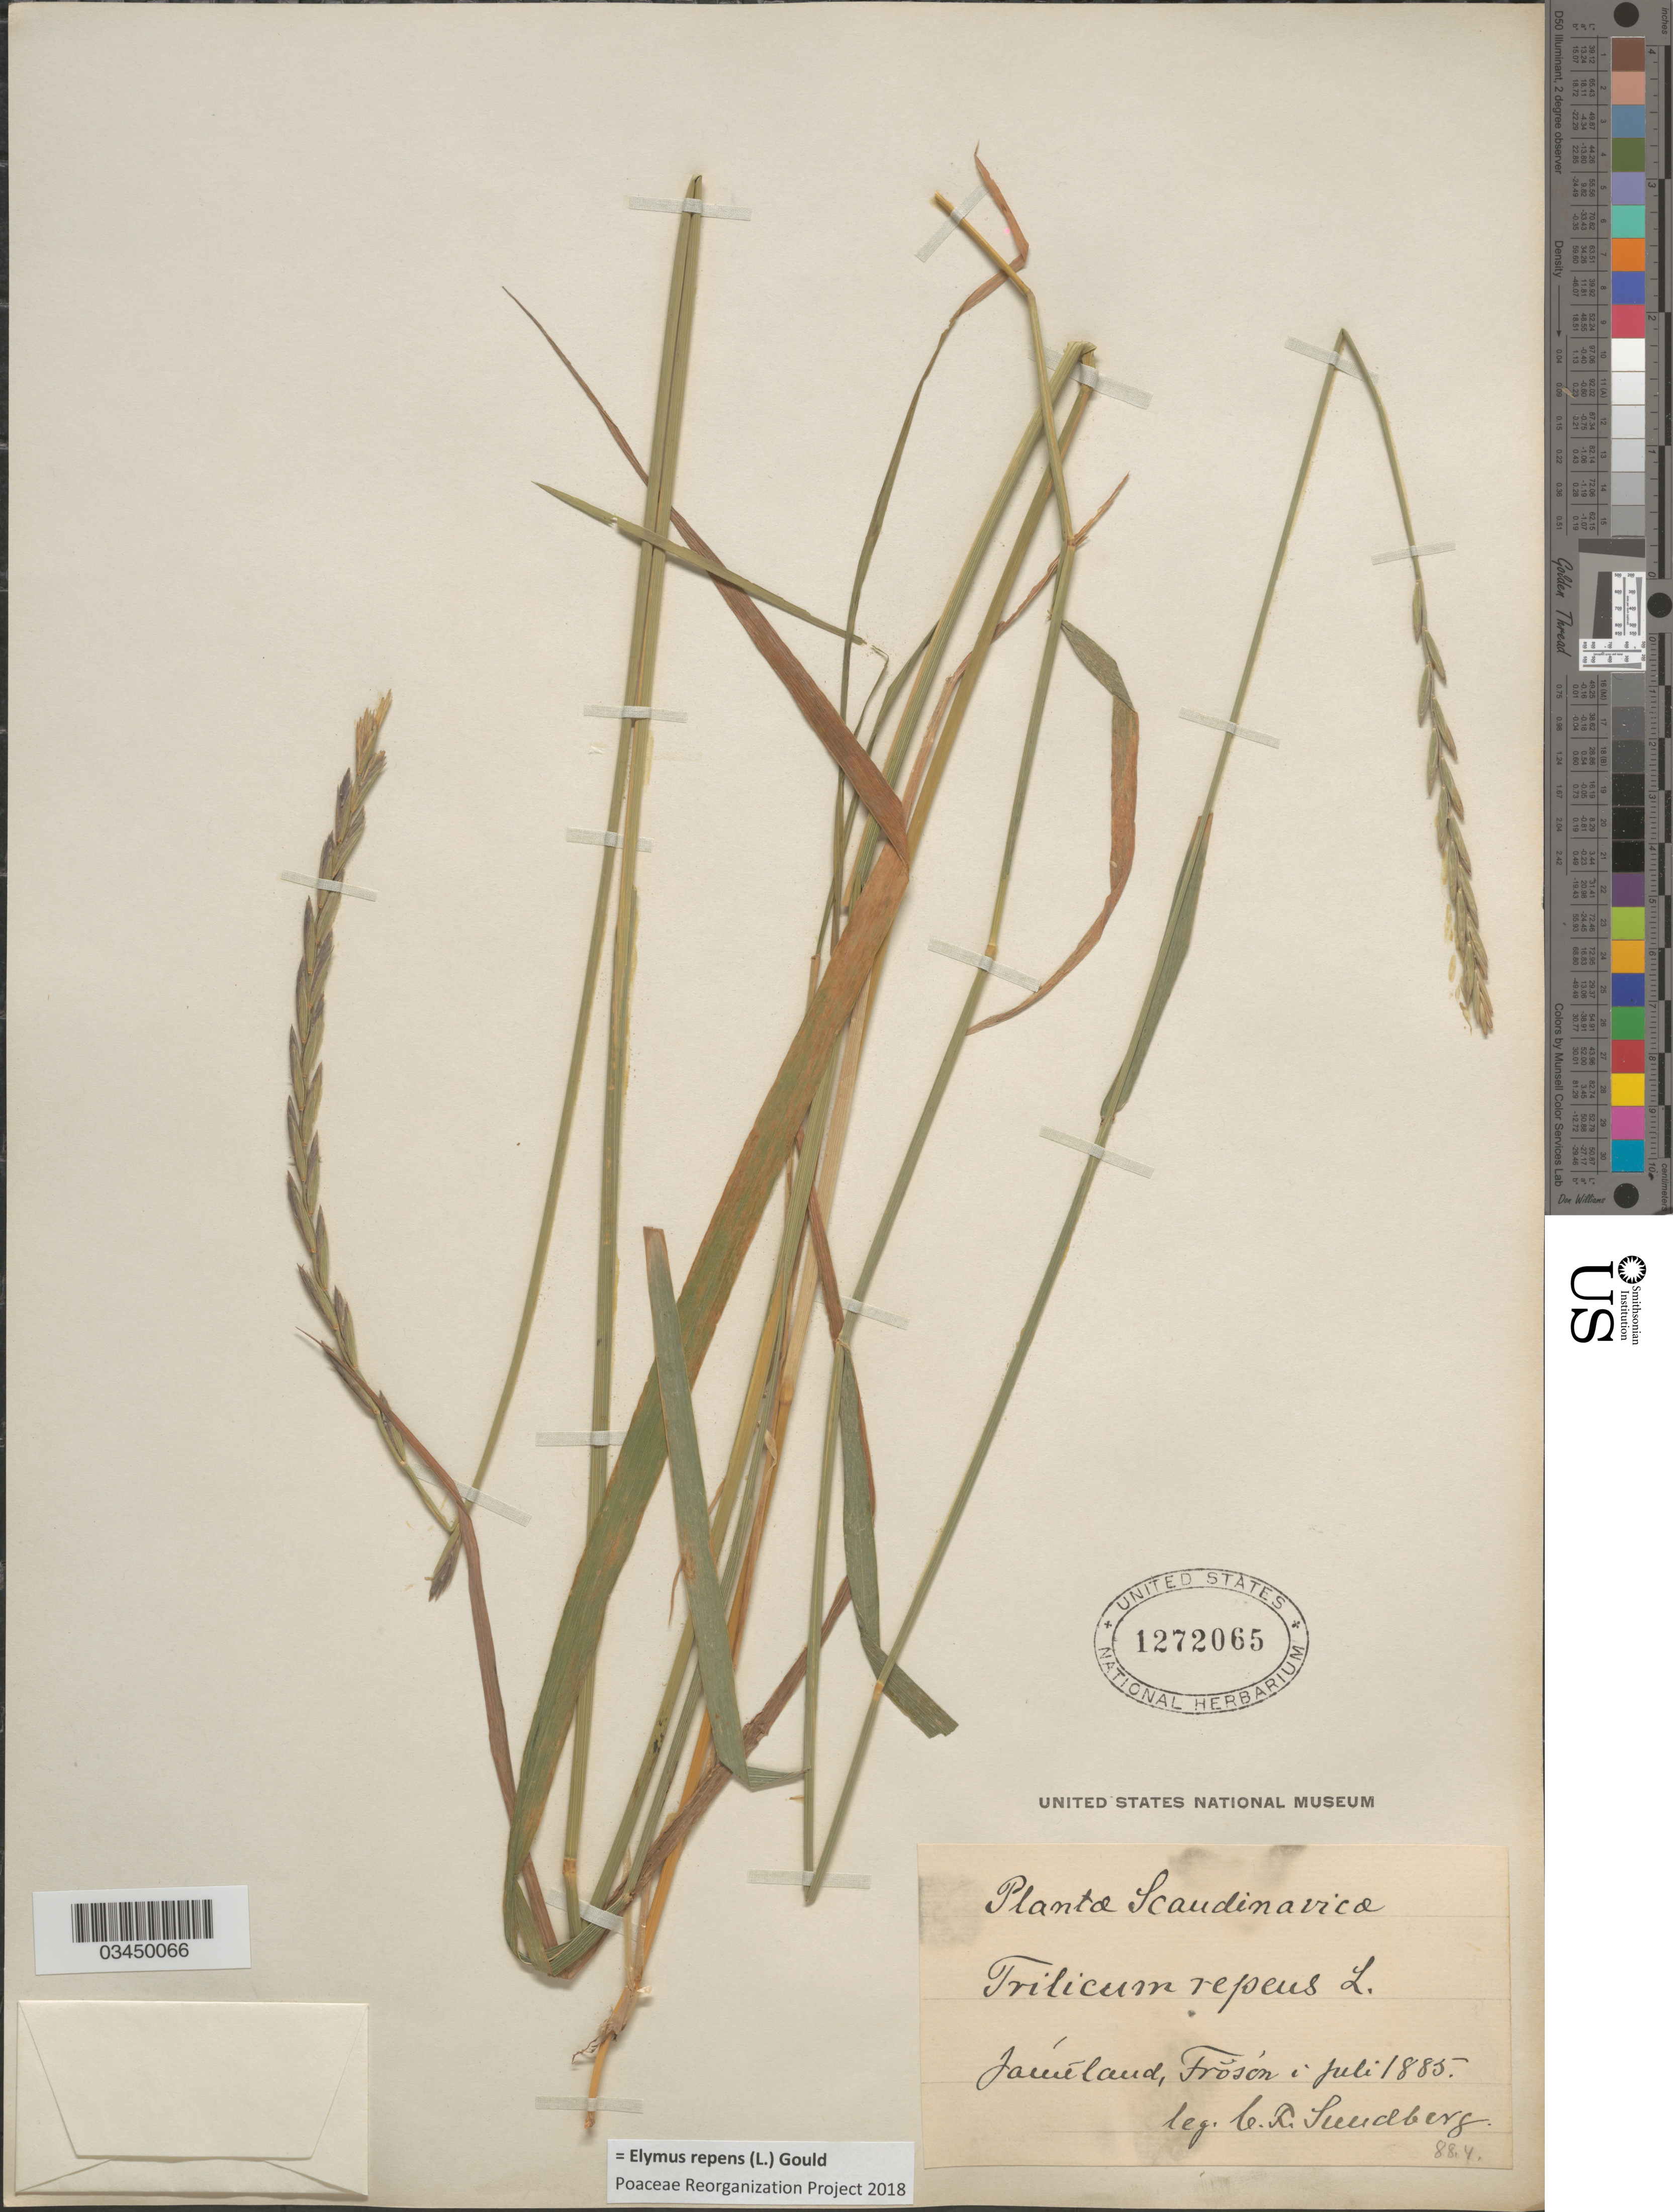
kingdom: Plantae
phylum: Tracheophyta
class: Liliopsida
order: Poales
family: Poaceae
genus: Elymus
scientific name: Elymus repens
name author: (L.) Gould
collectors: C. Sandberg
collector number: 884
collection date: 1885-07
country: Sweden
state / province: Jämtland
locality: Scandinavicæ. Jamtland, Frŏsón.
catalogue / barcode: US 1272065